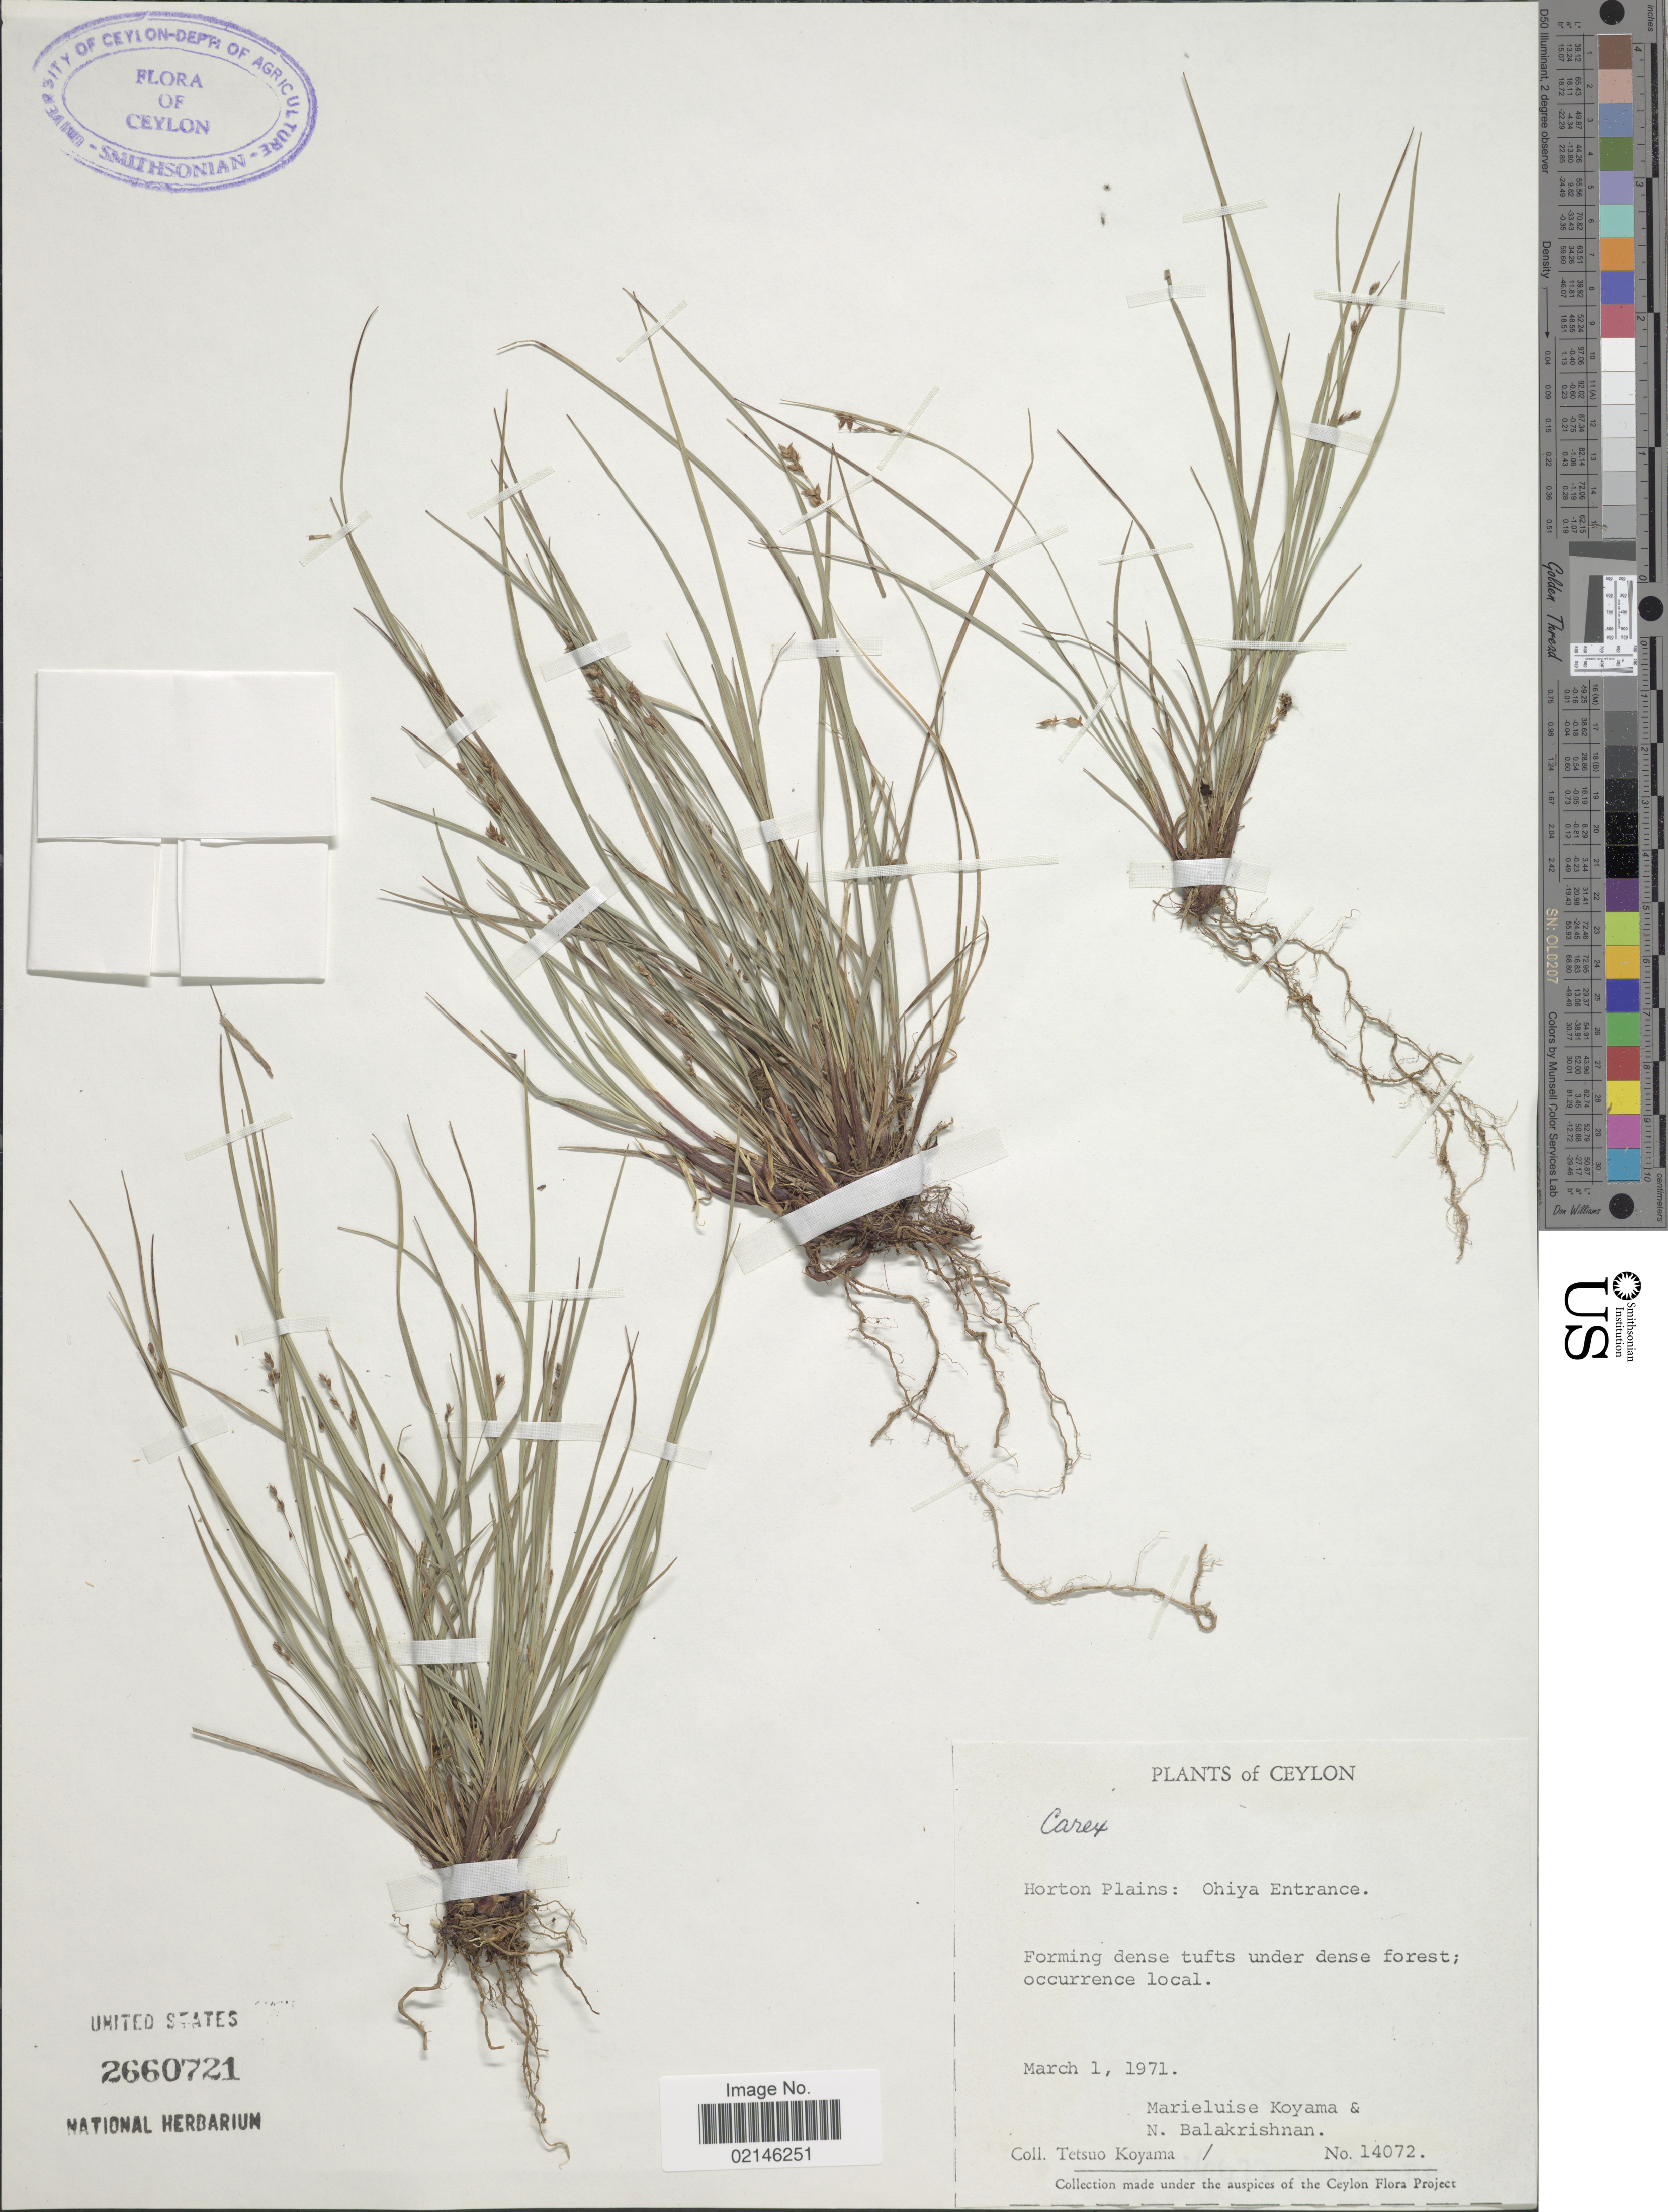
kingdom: Plantae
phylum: Tracheophyta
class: Liliopsida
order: Poales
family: Cyperaceae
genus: Carex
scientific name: Carex oxyphylla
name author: Franch.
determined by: Strong, Mark T., (BOT), Smithsonian Institution - National Museum of Natural History (UNITED STATES)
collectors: T. Koyama, M. Koyama & N. Balakrishnan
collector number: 14072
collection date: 1971-03-01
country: Sri Lanka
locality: Ceylon. Horton Plains: Ohiya Entrance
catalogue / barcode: US 2660721